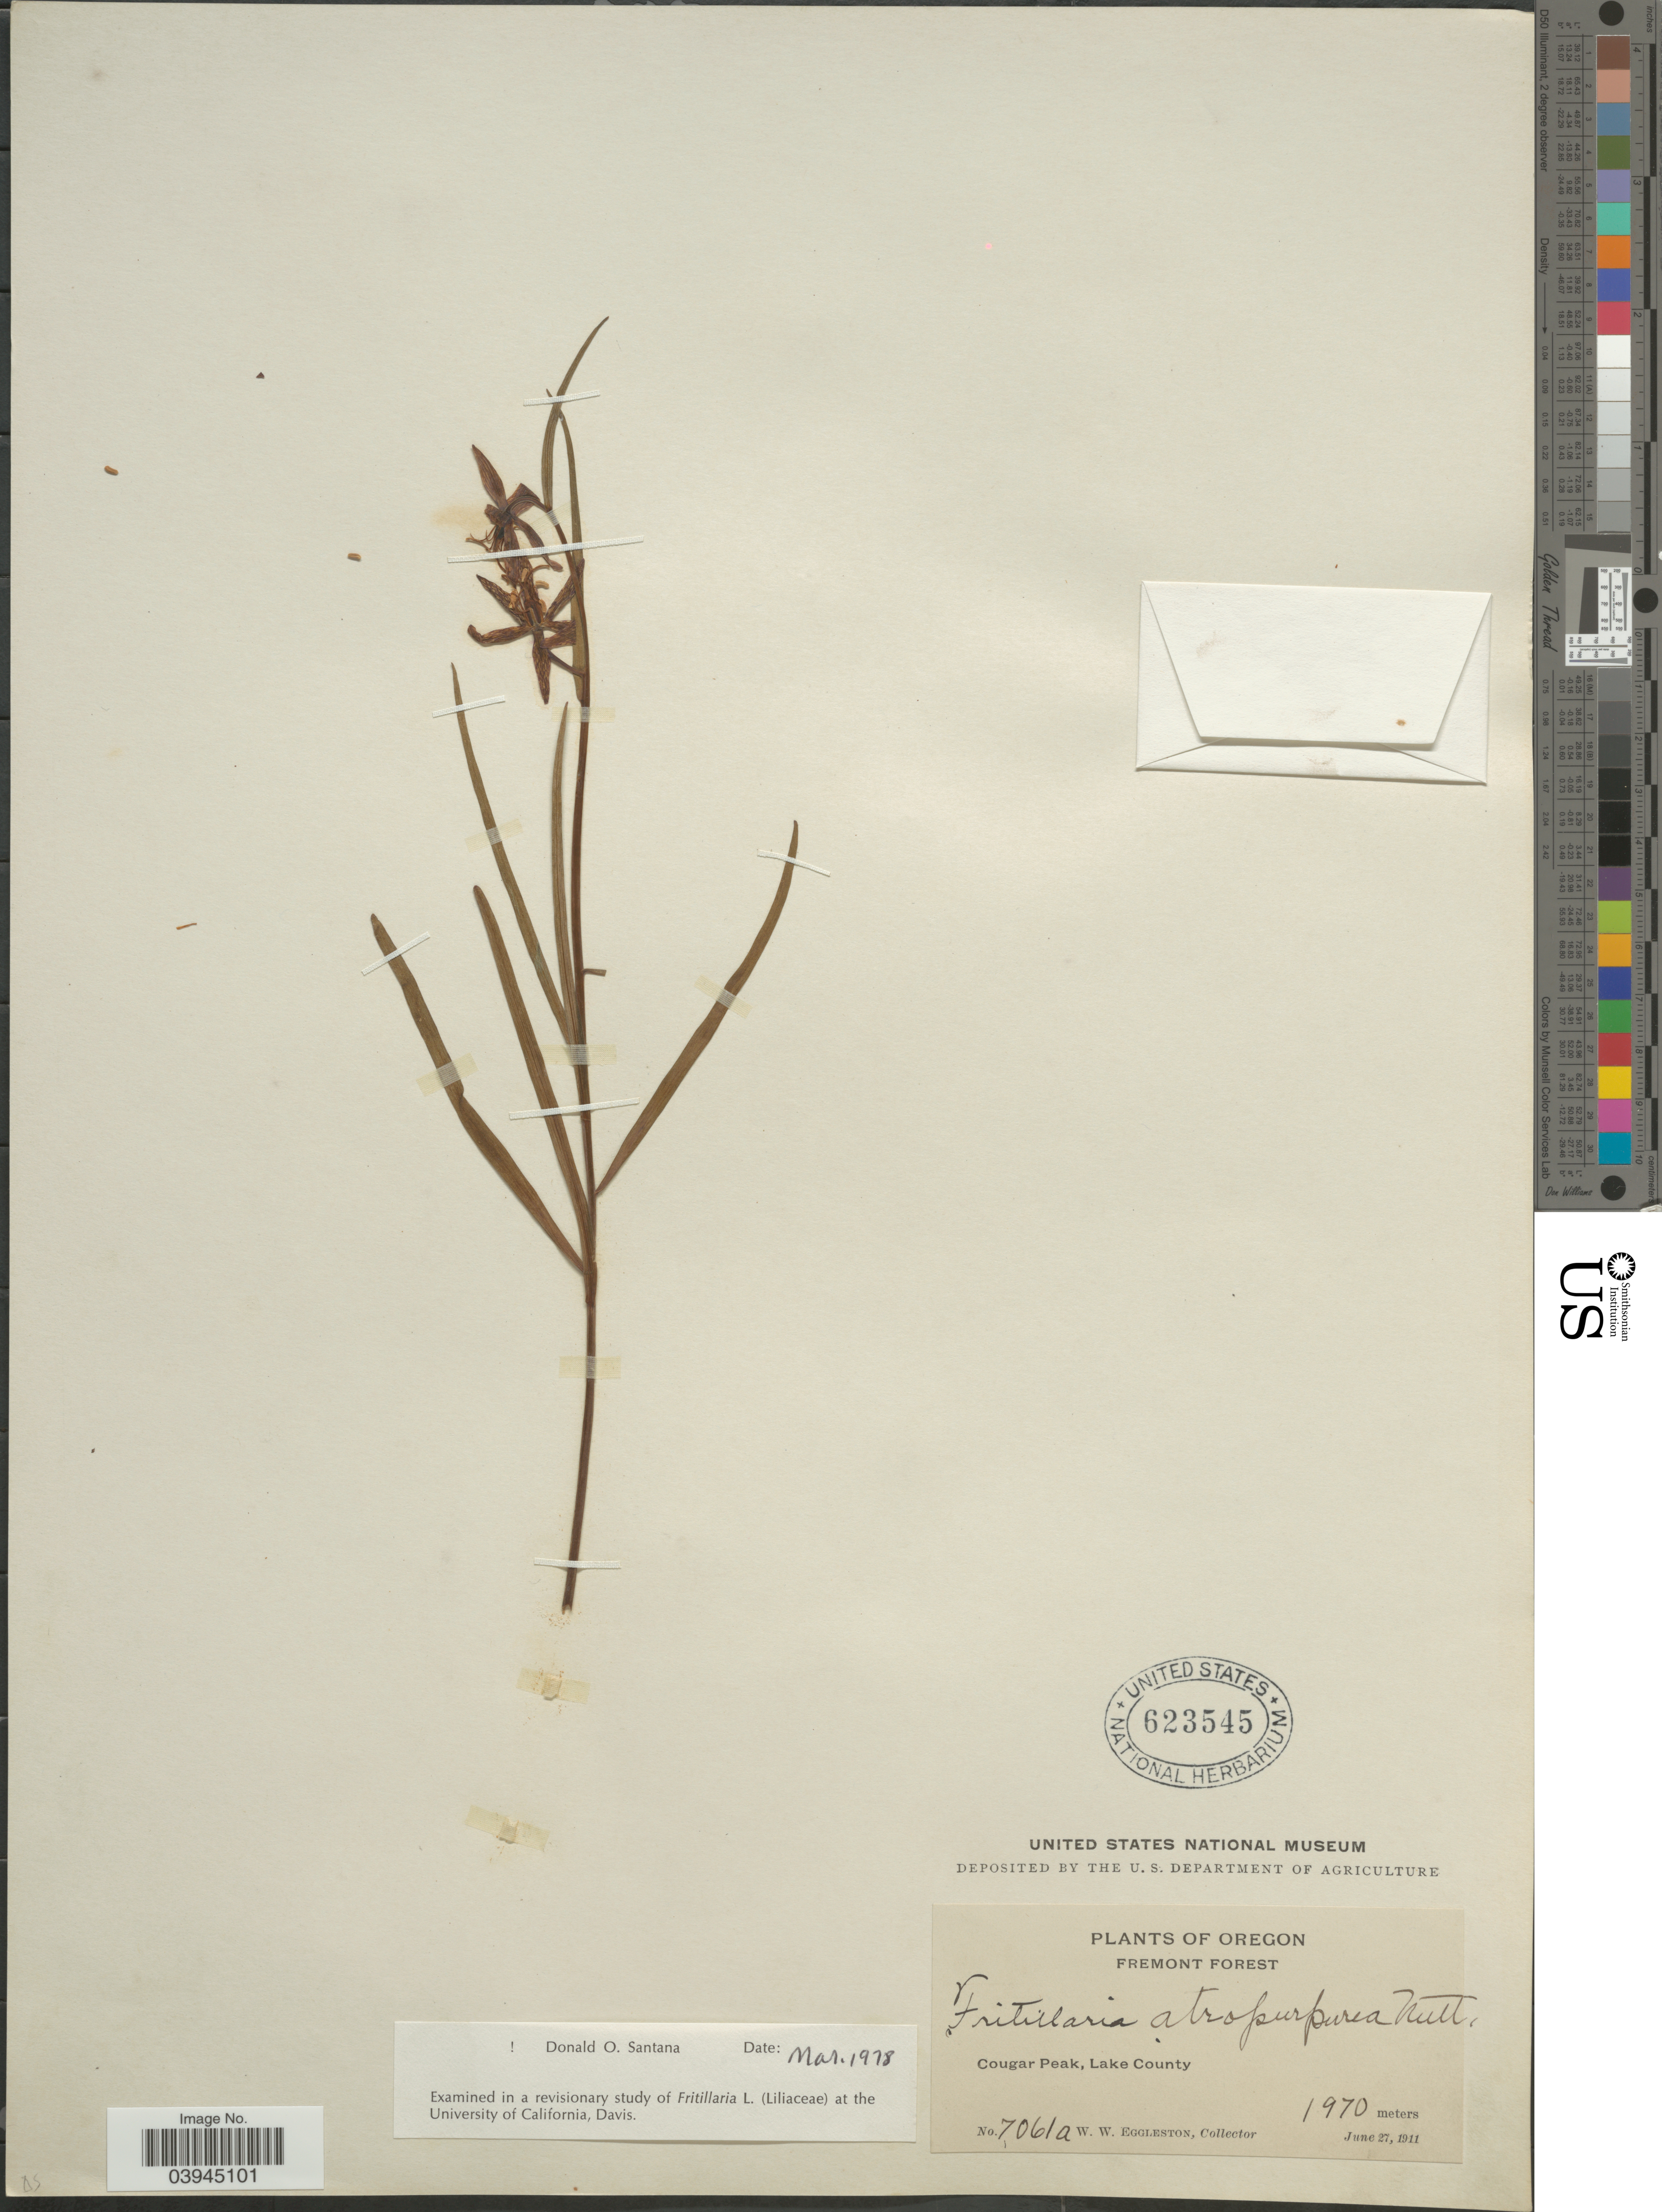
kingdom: Plantae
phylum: Tracheophyta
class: Liliopsida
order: Liliales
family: Liliaceae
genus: Fritillaria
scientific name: Fritillaria atropurpurea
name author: Nutt.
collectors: W. W. Eggleston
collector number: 7061a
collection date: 1911-06-27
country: United States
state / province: Oregon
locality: Fremont Forest. Cougar Peak, Lake County.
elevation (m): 1970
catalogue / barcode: US 623545